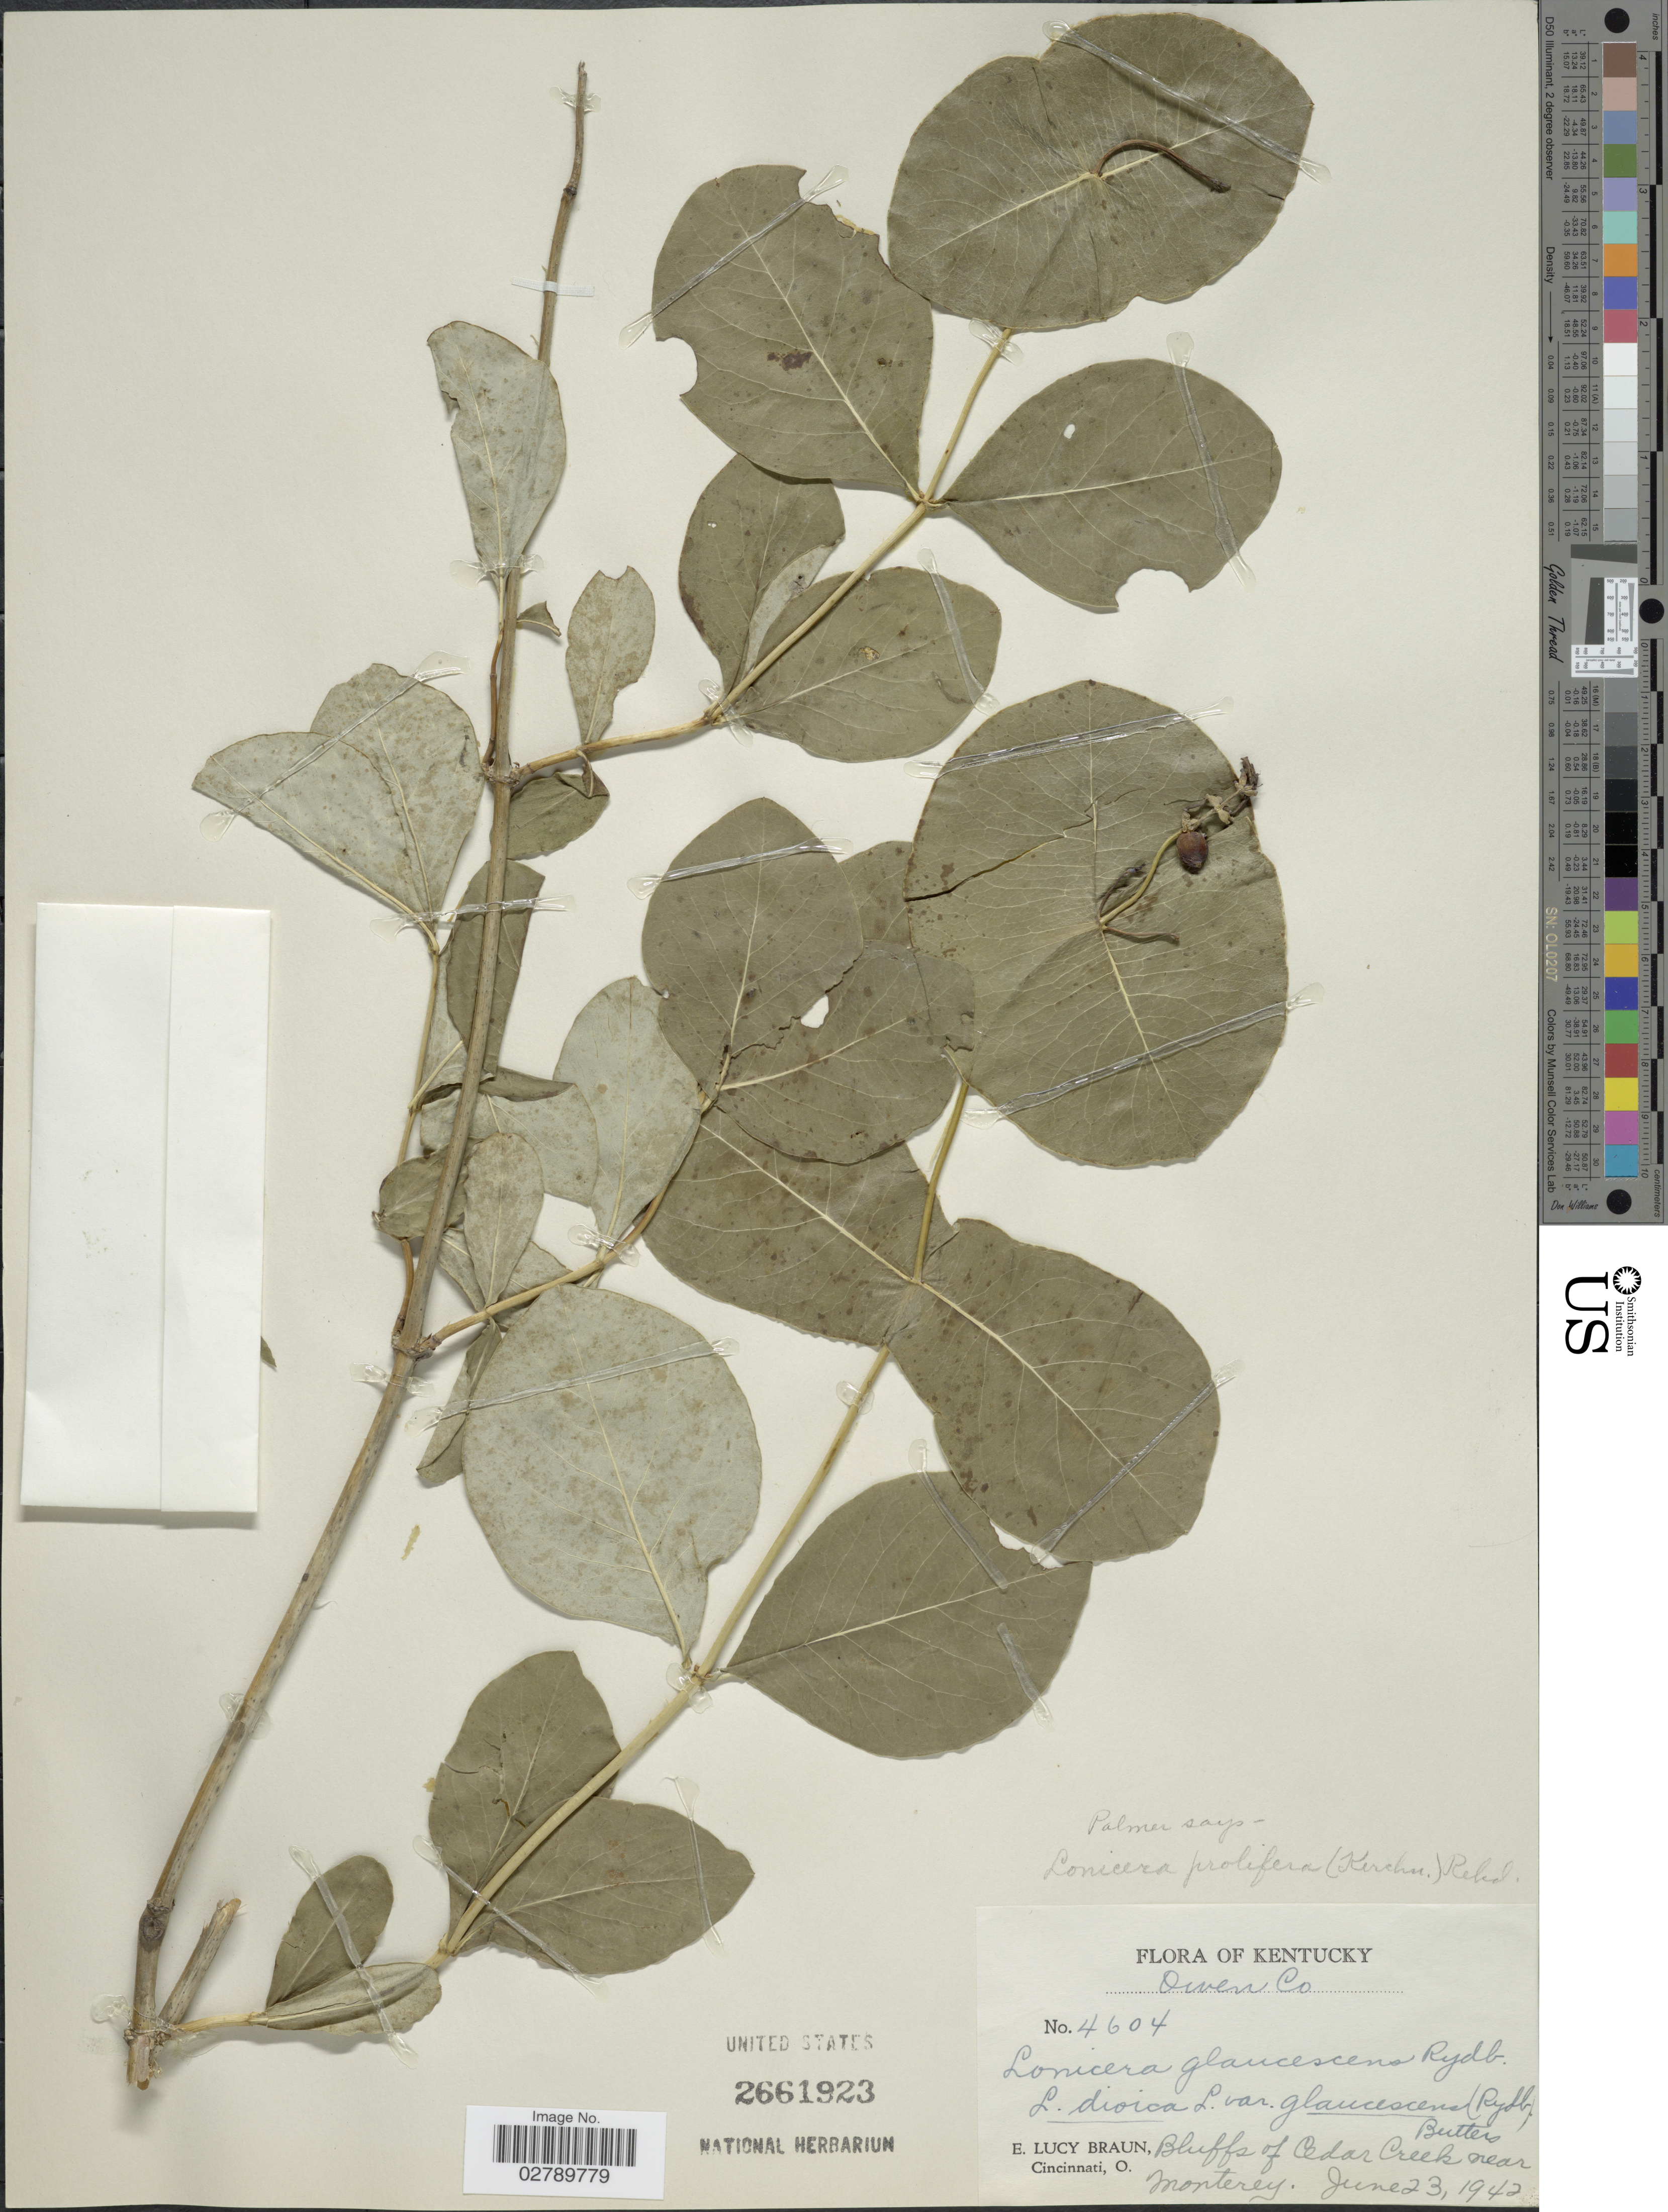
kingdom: Plantae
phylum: Tracheophyta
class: Magnoliopsida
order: Dipsacales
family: Caprifoliaceae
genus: Lonicera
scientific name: Lonicera prolifera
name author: (O. Kirchner) Booth ex Rehder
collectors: E. L. Braun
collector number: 4604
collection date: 1942-06-23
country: United States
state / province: Kentucky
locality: Owen Co. Bluffs of Cedar Creek near Monterey.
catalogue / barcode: US 2661923